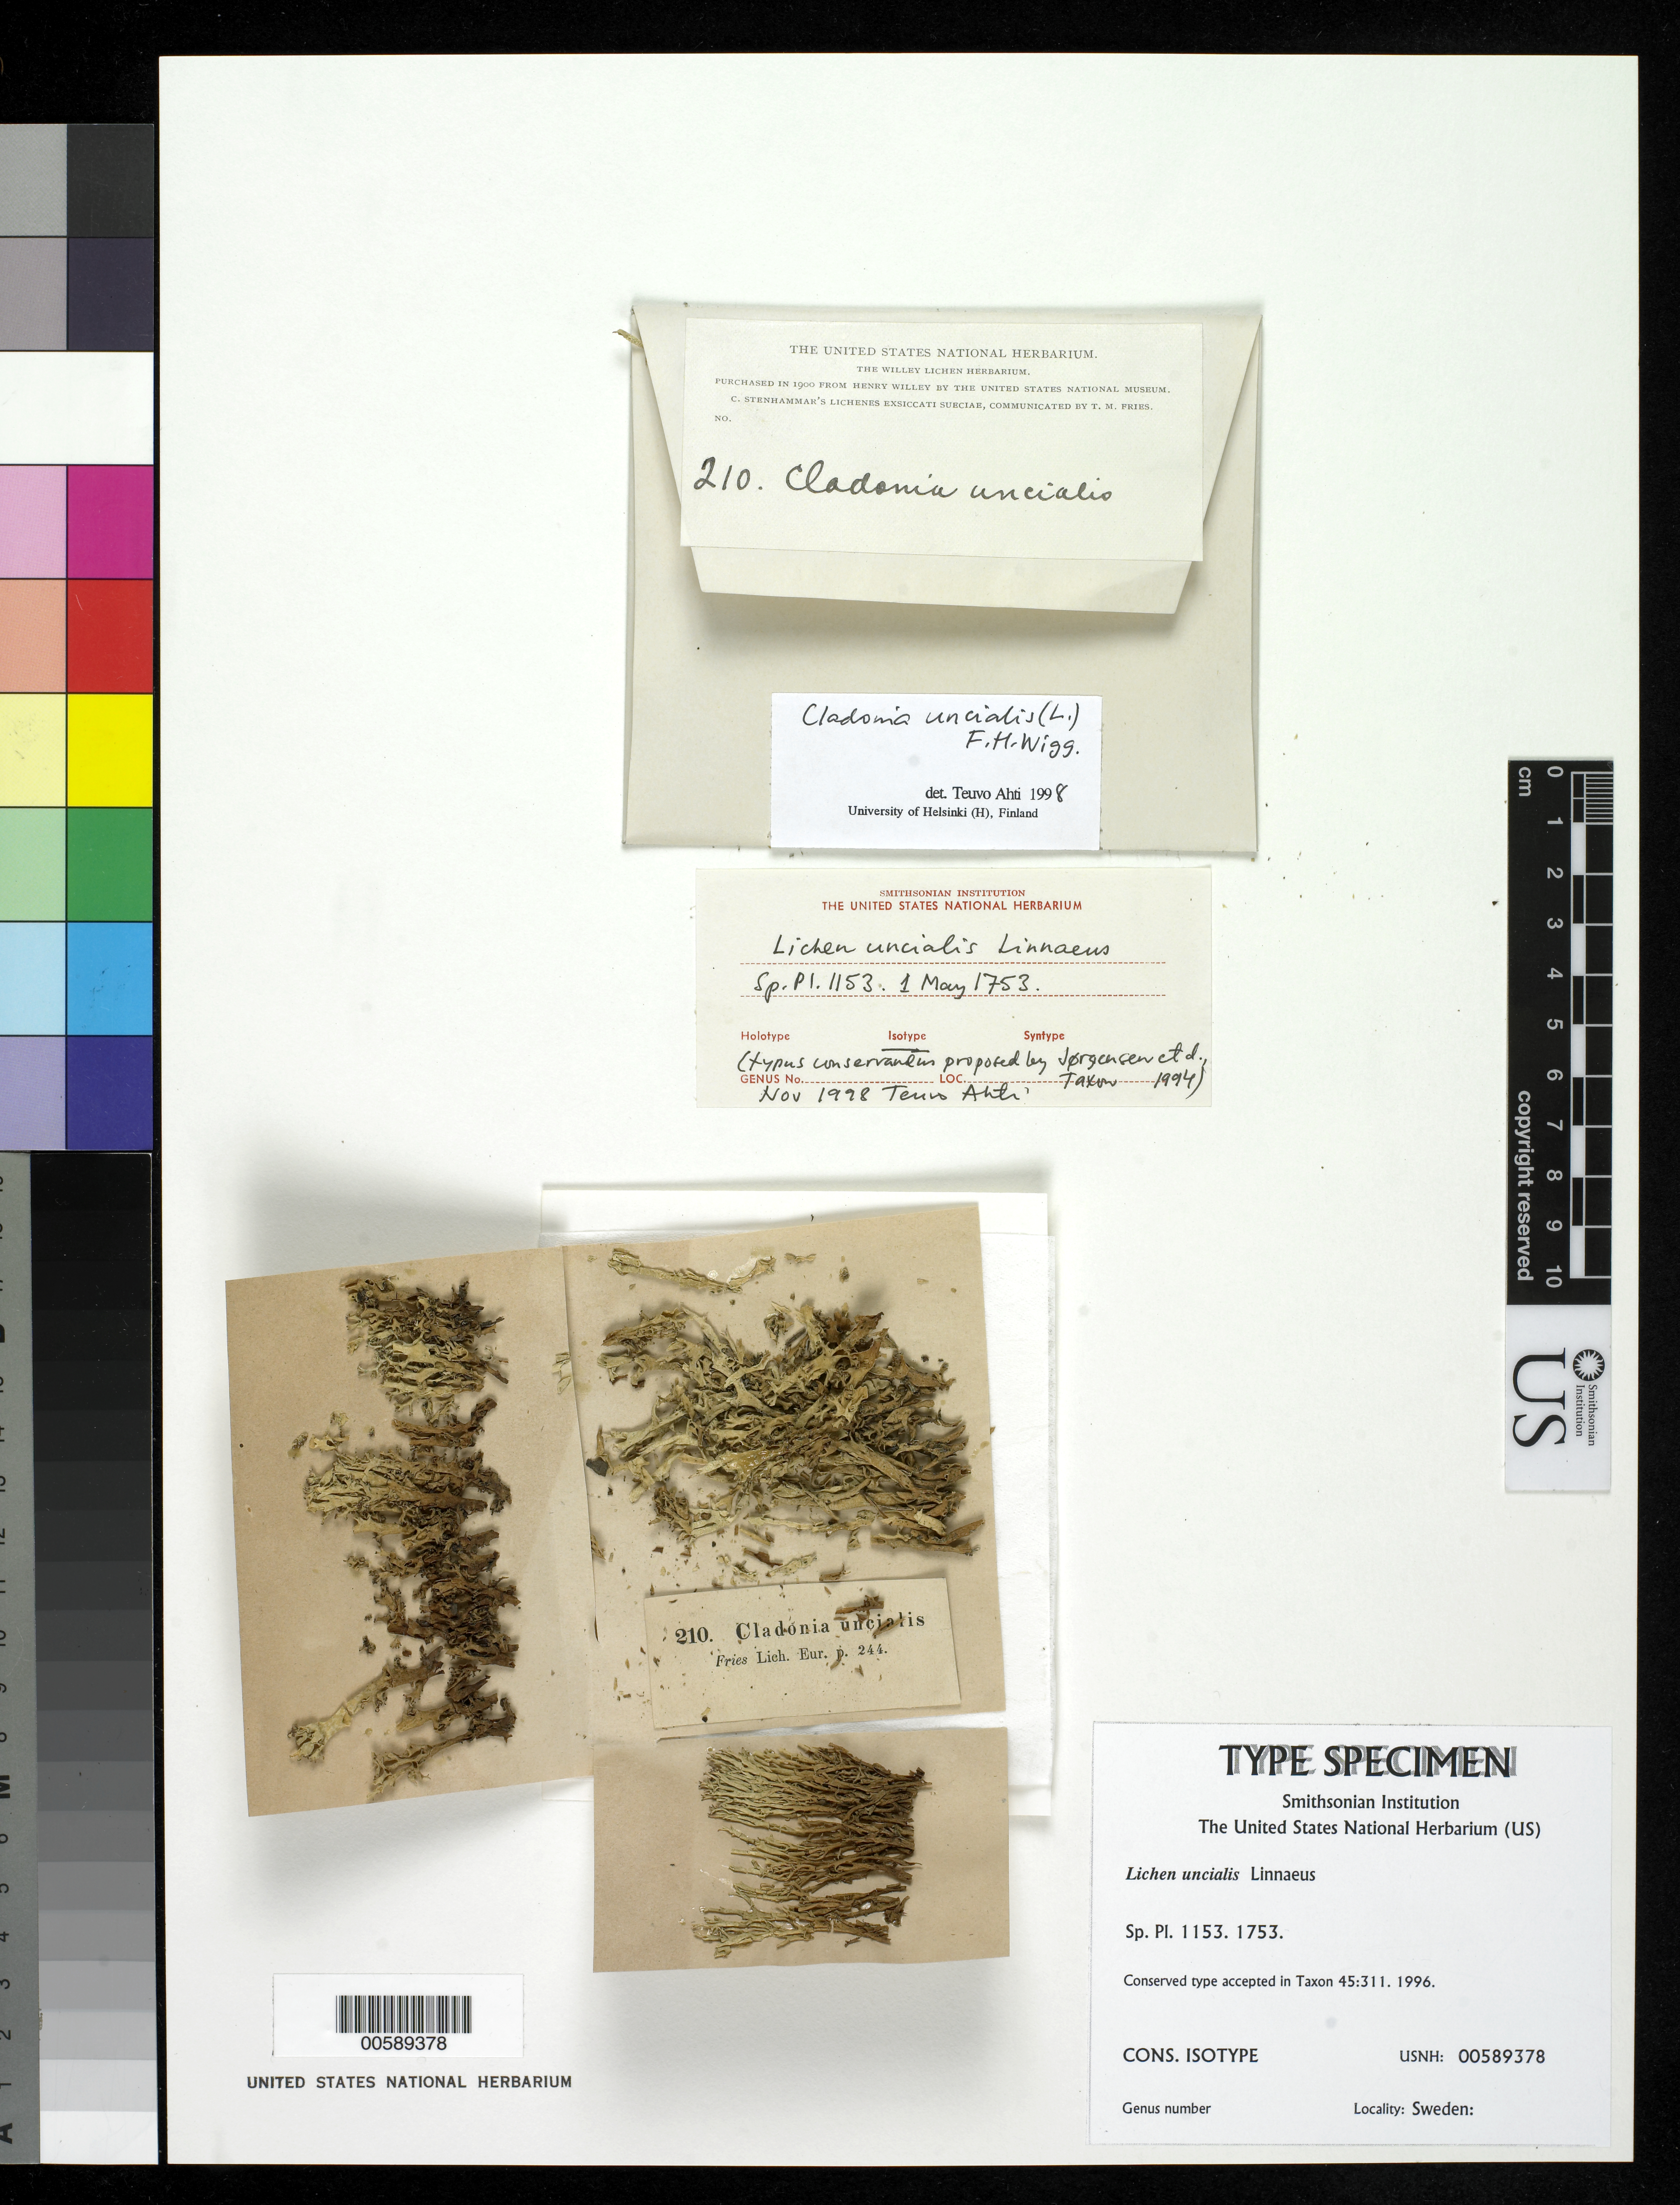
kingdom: Fungi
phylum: Ascomycota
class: Lecanoromycetes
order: Lecanorales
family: Parmeliaceae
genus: Lichen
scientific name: Lichen uncialis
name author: L.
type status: Isotype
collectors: C. Stenhammar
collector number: Lich. Suec. Exs. 210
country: Sweden